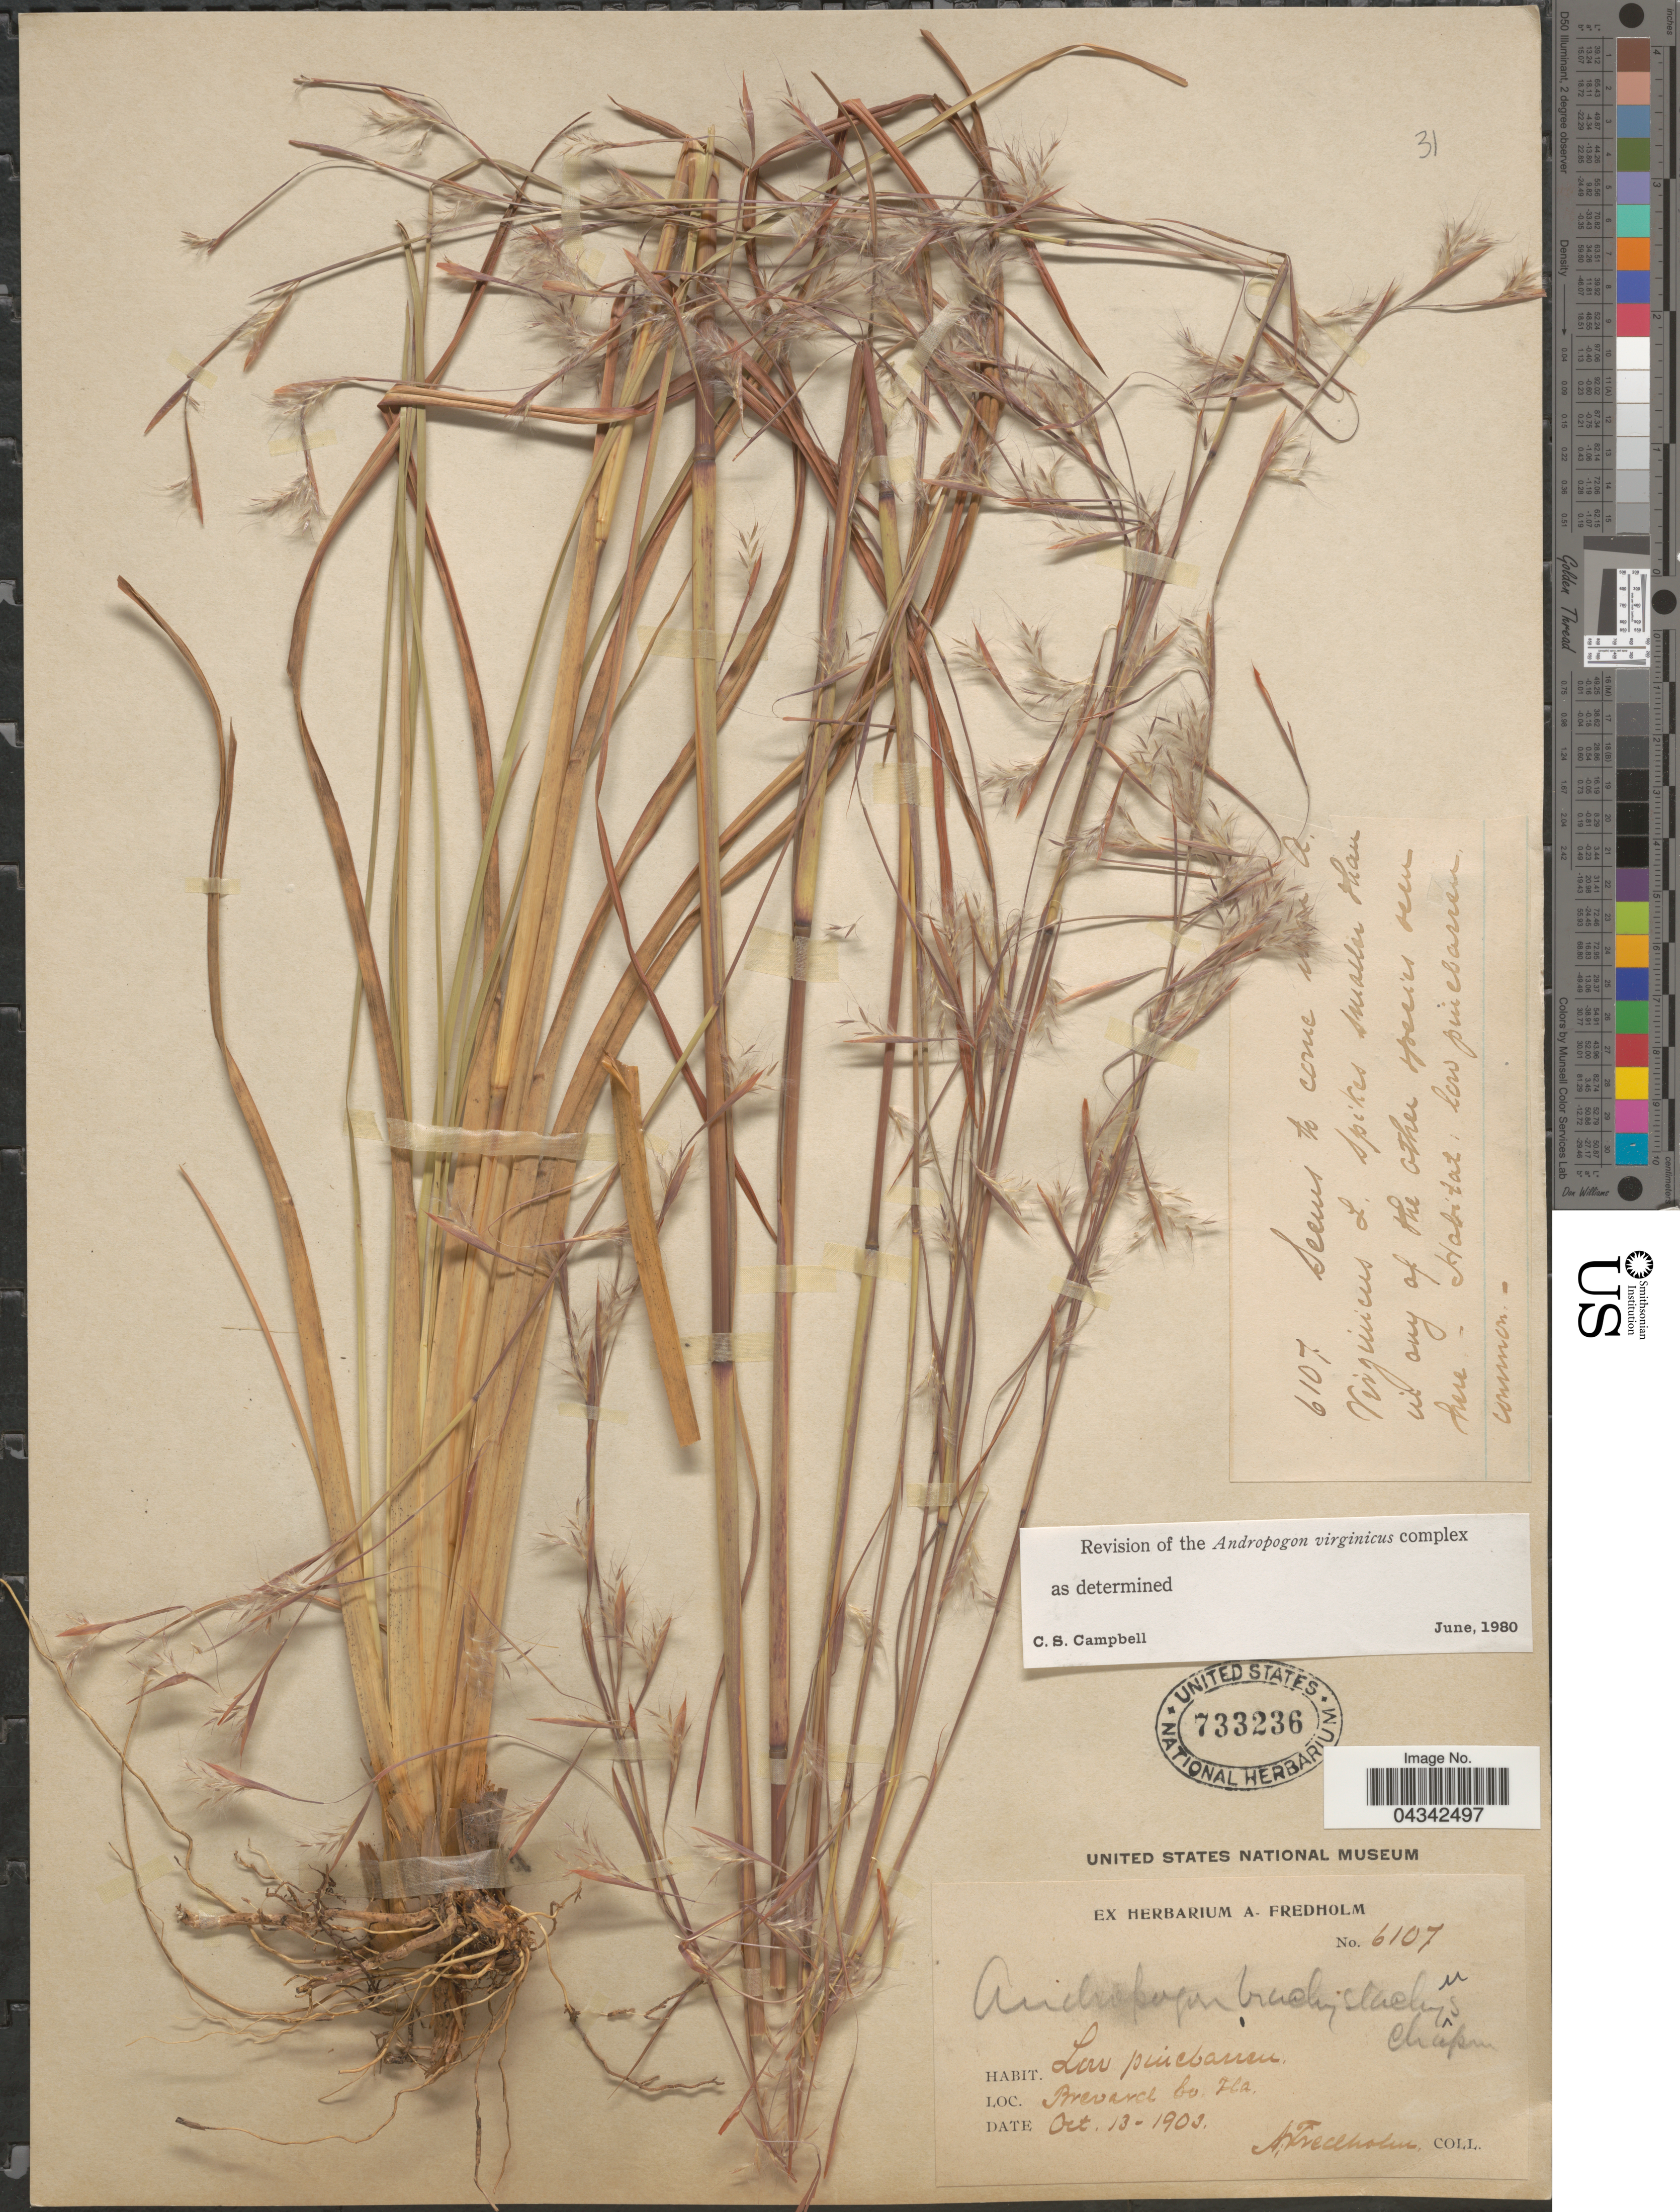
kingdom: Plantae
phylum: Tracheophyta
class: Liliopsida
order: Poales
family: Poaceae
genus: Andropogon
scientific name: Andropogon brachystachyus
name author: Chapm.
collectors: A. Fredholm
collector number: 6107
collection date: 1903-10-13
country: United States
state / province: Florida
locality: Low pinebarren. Brevard Co.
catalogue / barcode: US 733236